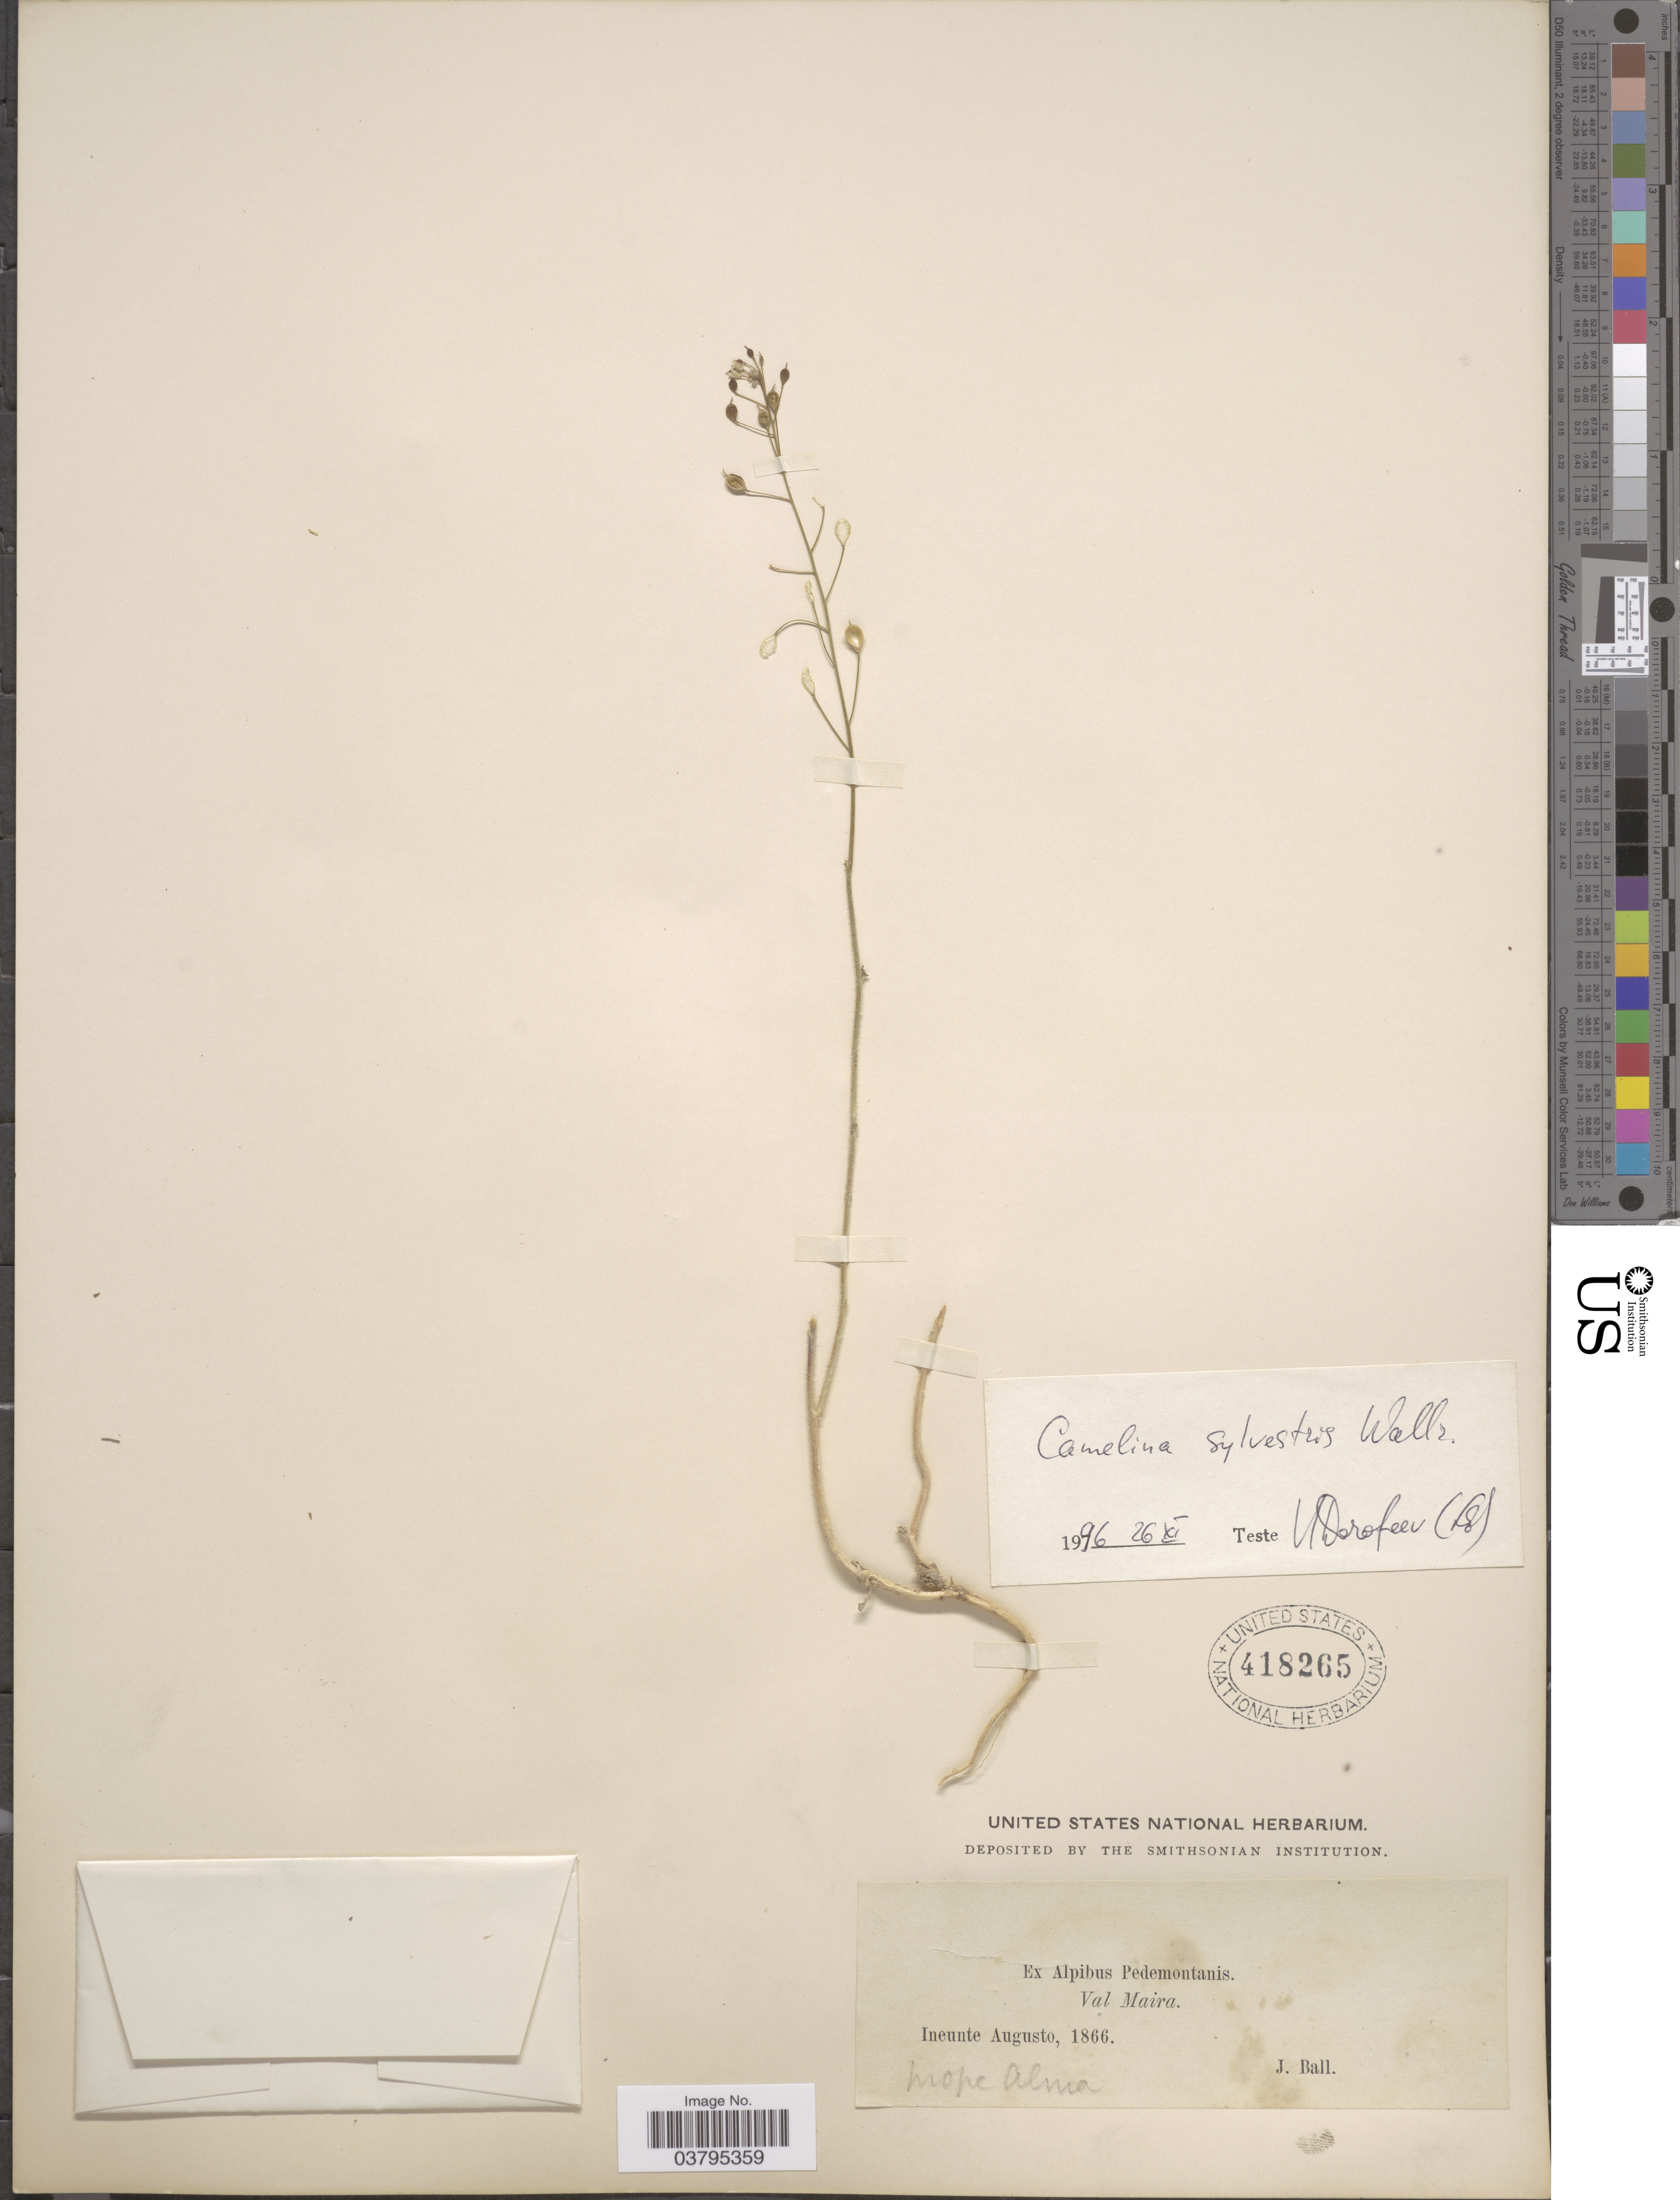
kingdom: Plantae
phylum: Tracheophyta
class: Magnoliopsida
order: Brassicales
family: Brassicaceae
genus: Camelina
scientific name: Camelina sylvestris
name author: Wallr.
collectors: J. Ball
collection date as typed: Ineunte Augusto, 1866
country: Italy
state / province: Piedmont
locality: Ex Alpibus Pedemontanis. Val Maira. Prope Alma.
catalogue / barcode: US 418265